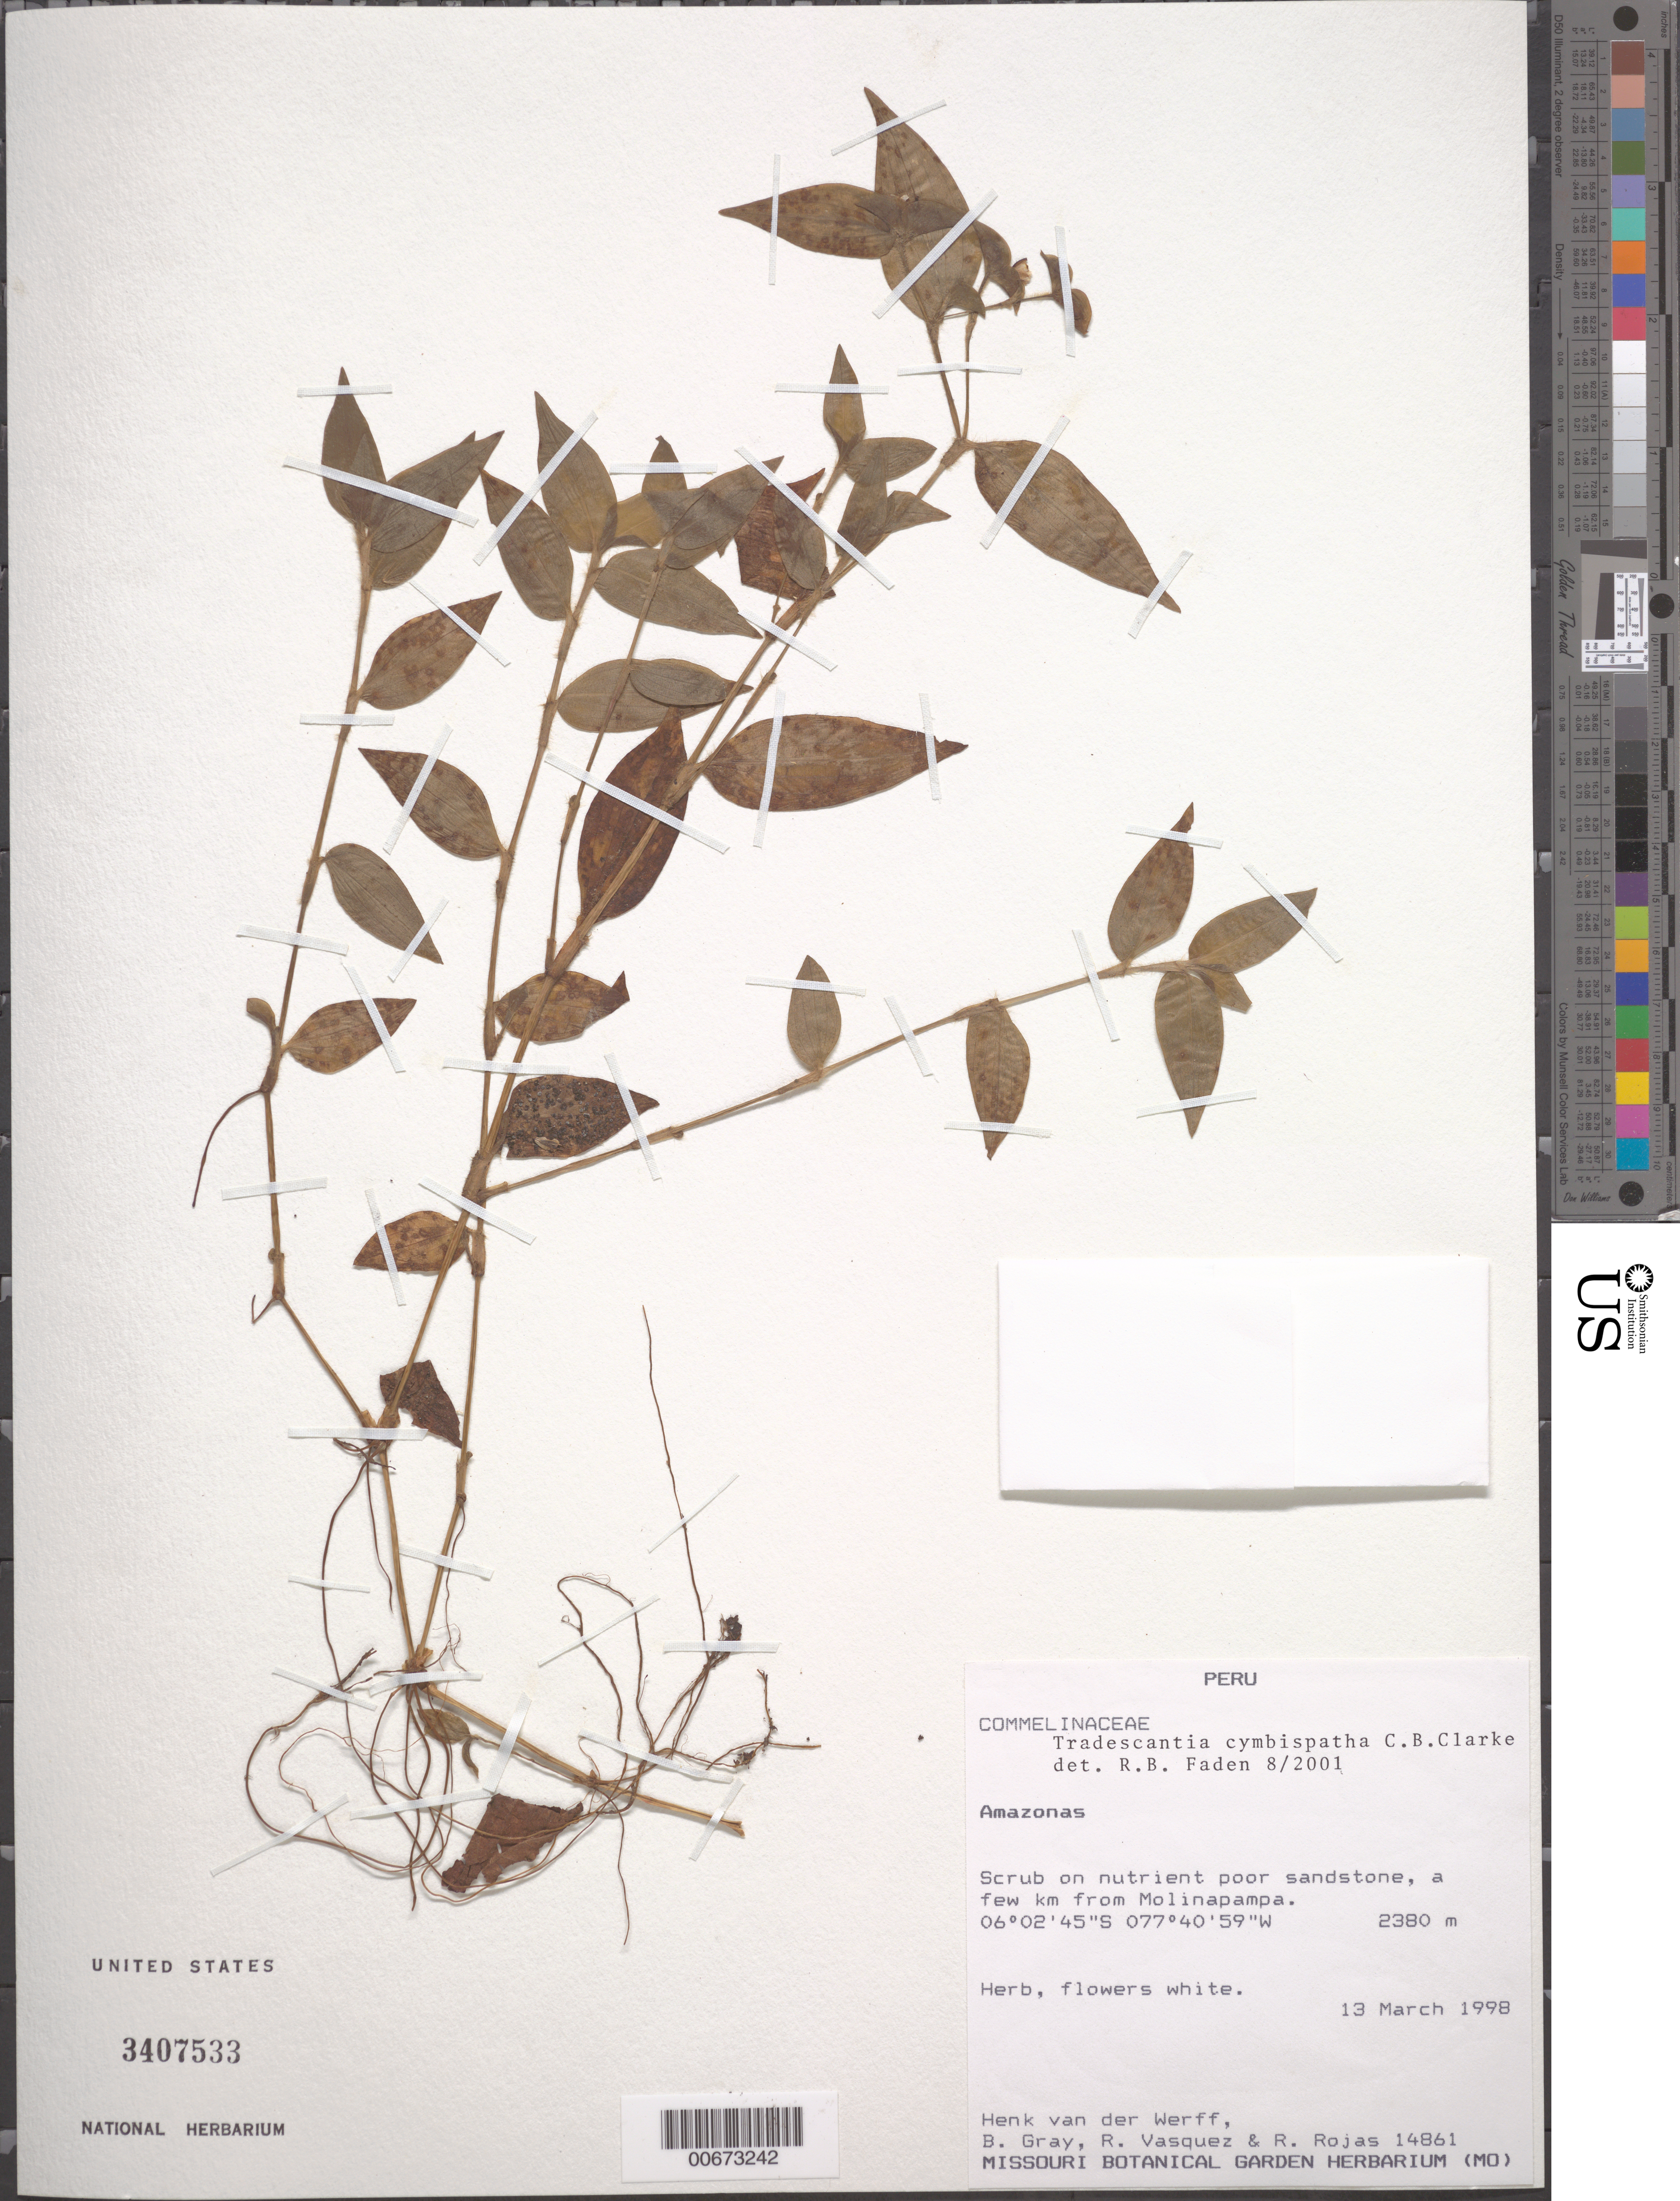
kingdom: Plantae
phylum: Tracheophyta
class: Liliopsida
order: Commelinales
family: Commelinaceae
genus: Tradescantia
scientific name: Tradescantia cymbispatha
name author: C.B. Clarke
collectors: H. van der Werff, B. Gray, R. Vasquez & R. Rojas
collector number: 14861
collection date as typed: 13 Mar 1998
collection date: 1998-03-13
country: Peru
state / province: Amazonas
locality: Molinapampa [?]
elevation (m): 2380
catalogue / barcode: US 3407533